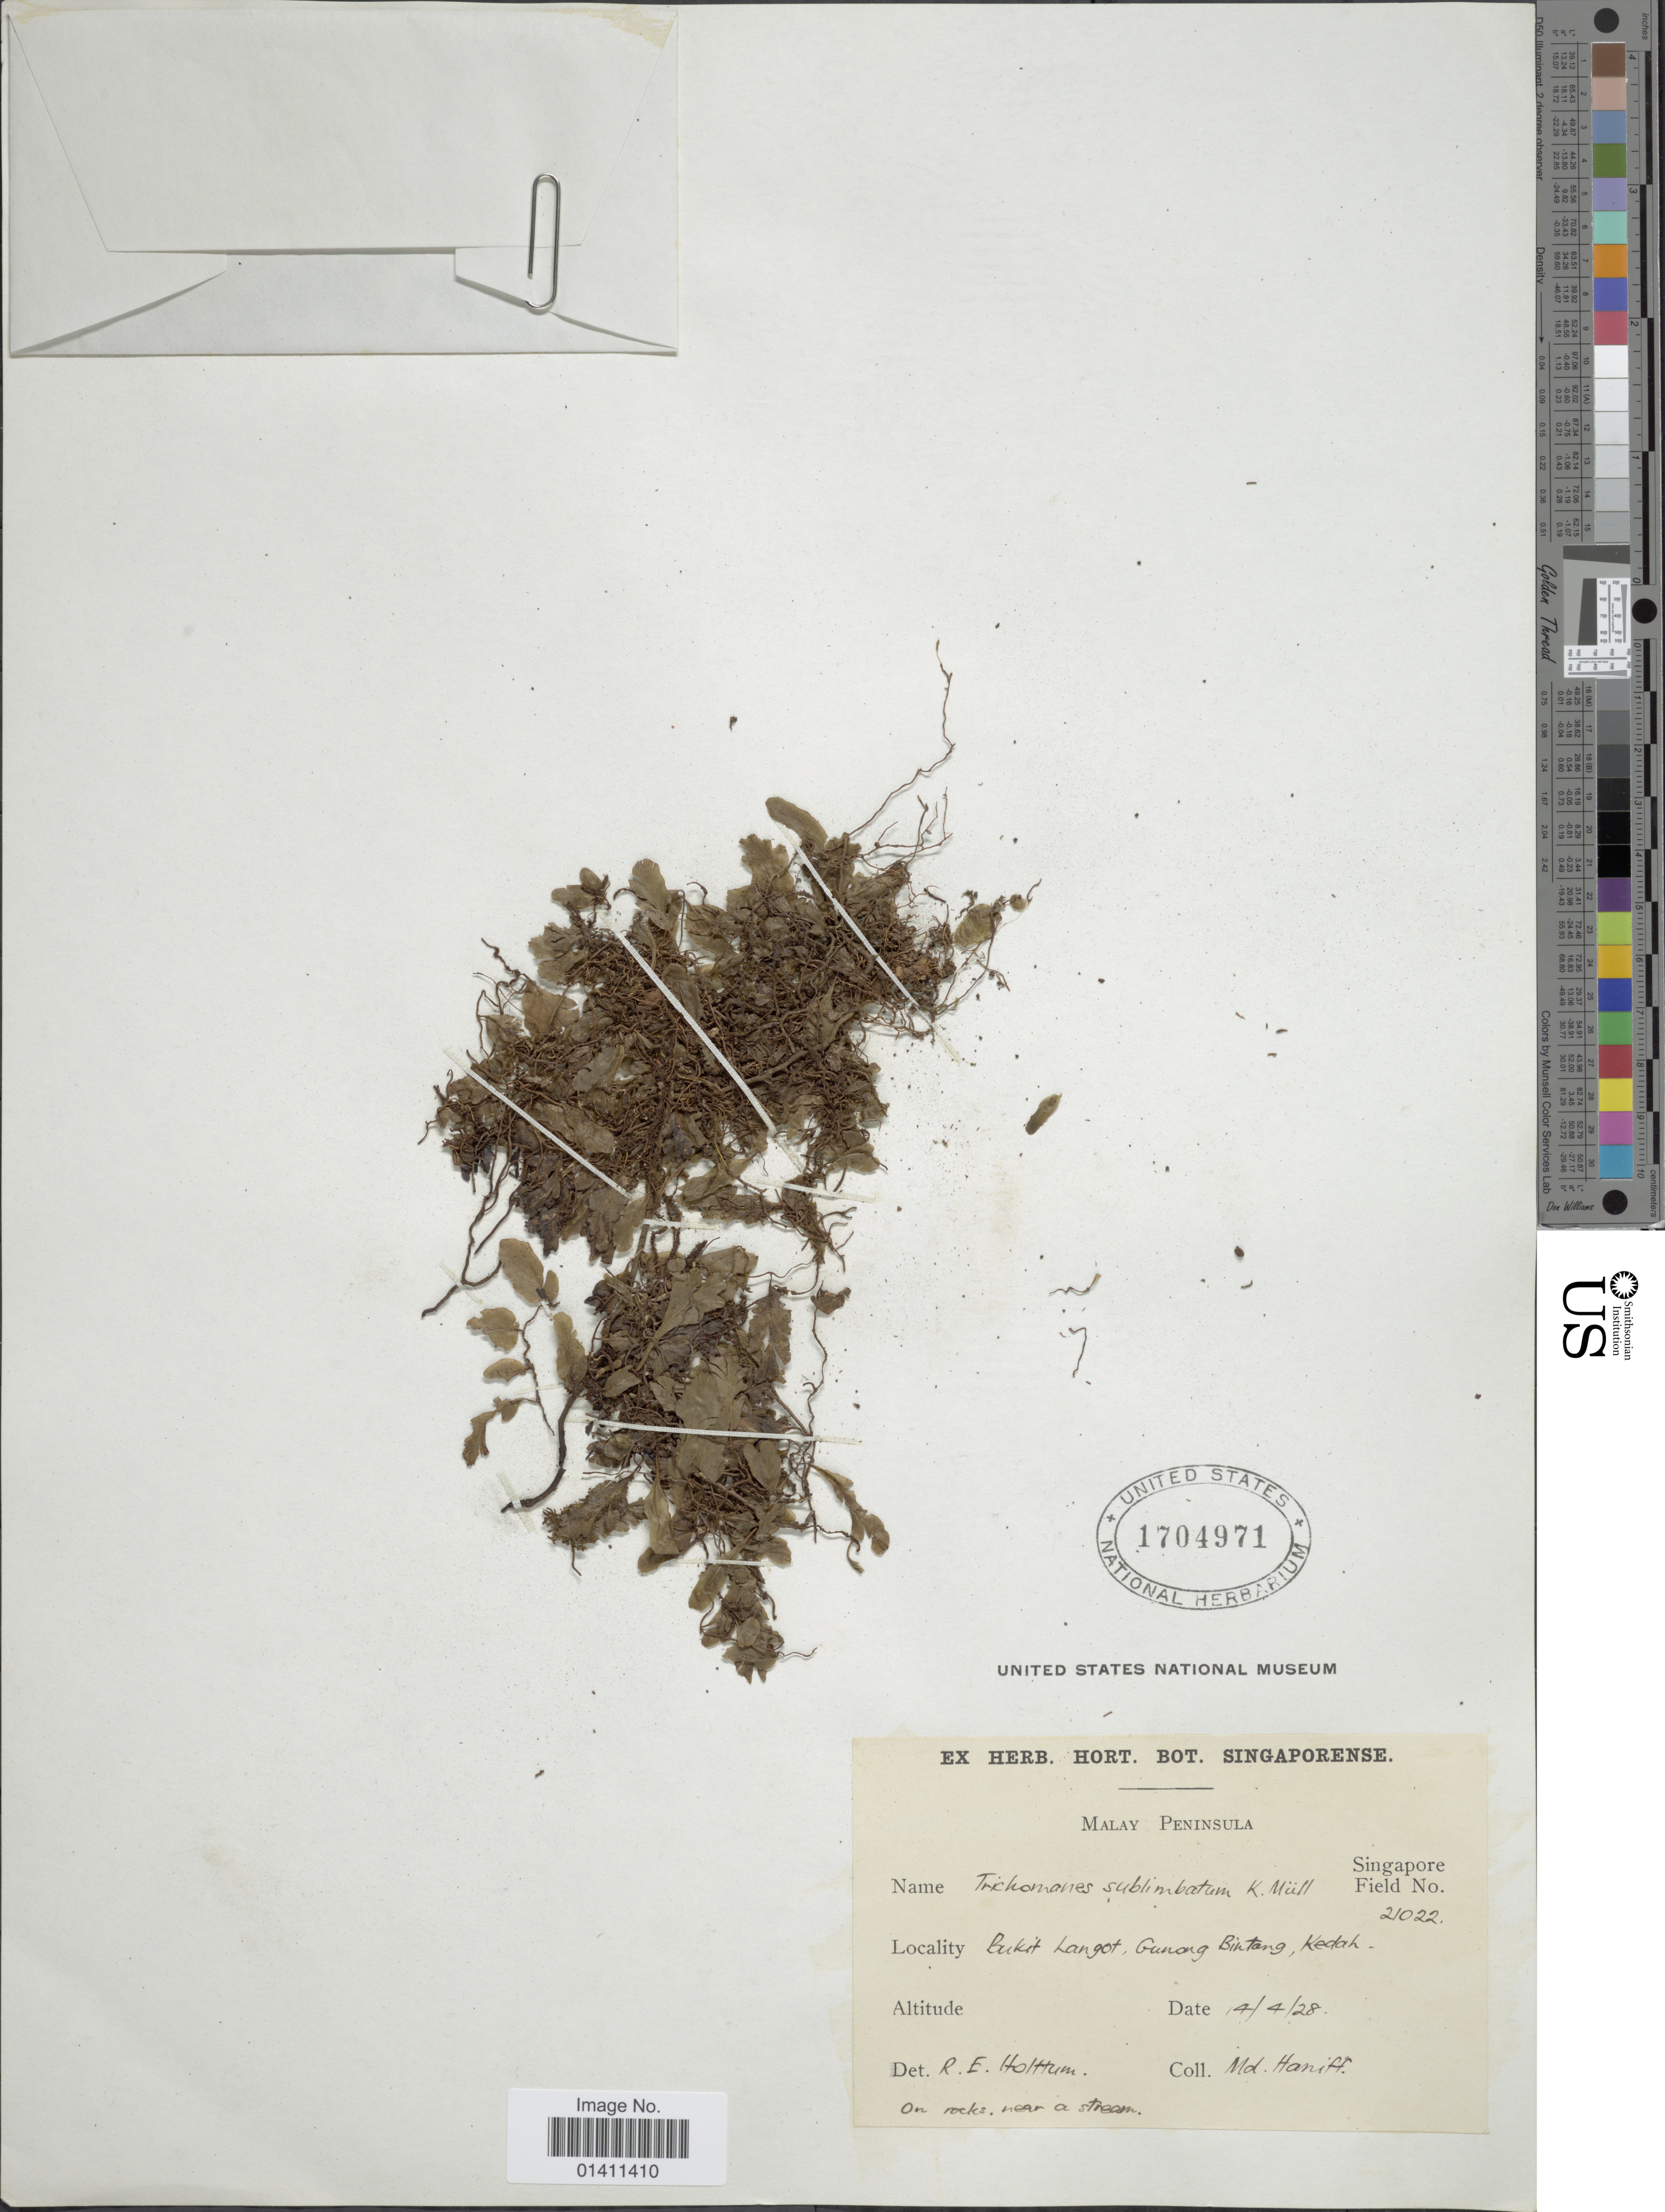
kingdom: Plantae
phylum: Tracheophyta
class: Polypodiopsida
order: Hymenophyllales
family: Hymenophyllaceae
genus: Didymoglossum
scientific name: Didymoglossum sublimbatum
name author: (K. Müller) Ebihara & K. Iwats.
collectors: -. Haniff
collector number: Singapore Field 21022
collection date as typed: Transcribed d/m/y: 14/4/28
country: Malaysia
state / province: Kedah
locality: Malay Peninsula. Bukit Langot, Gunong Bintang.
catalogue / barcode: US 1704971